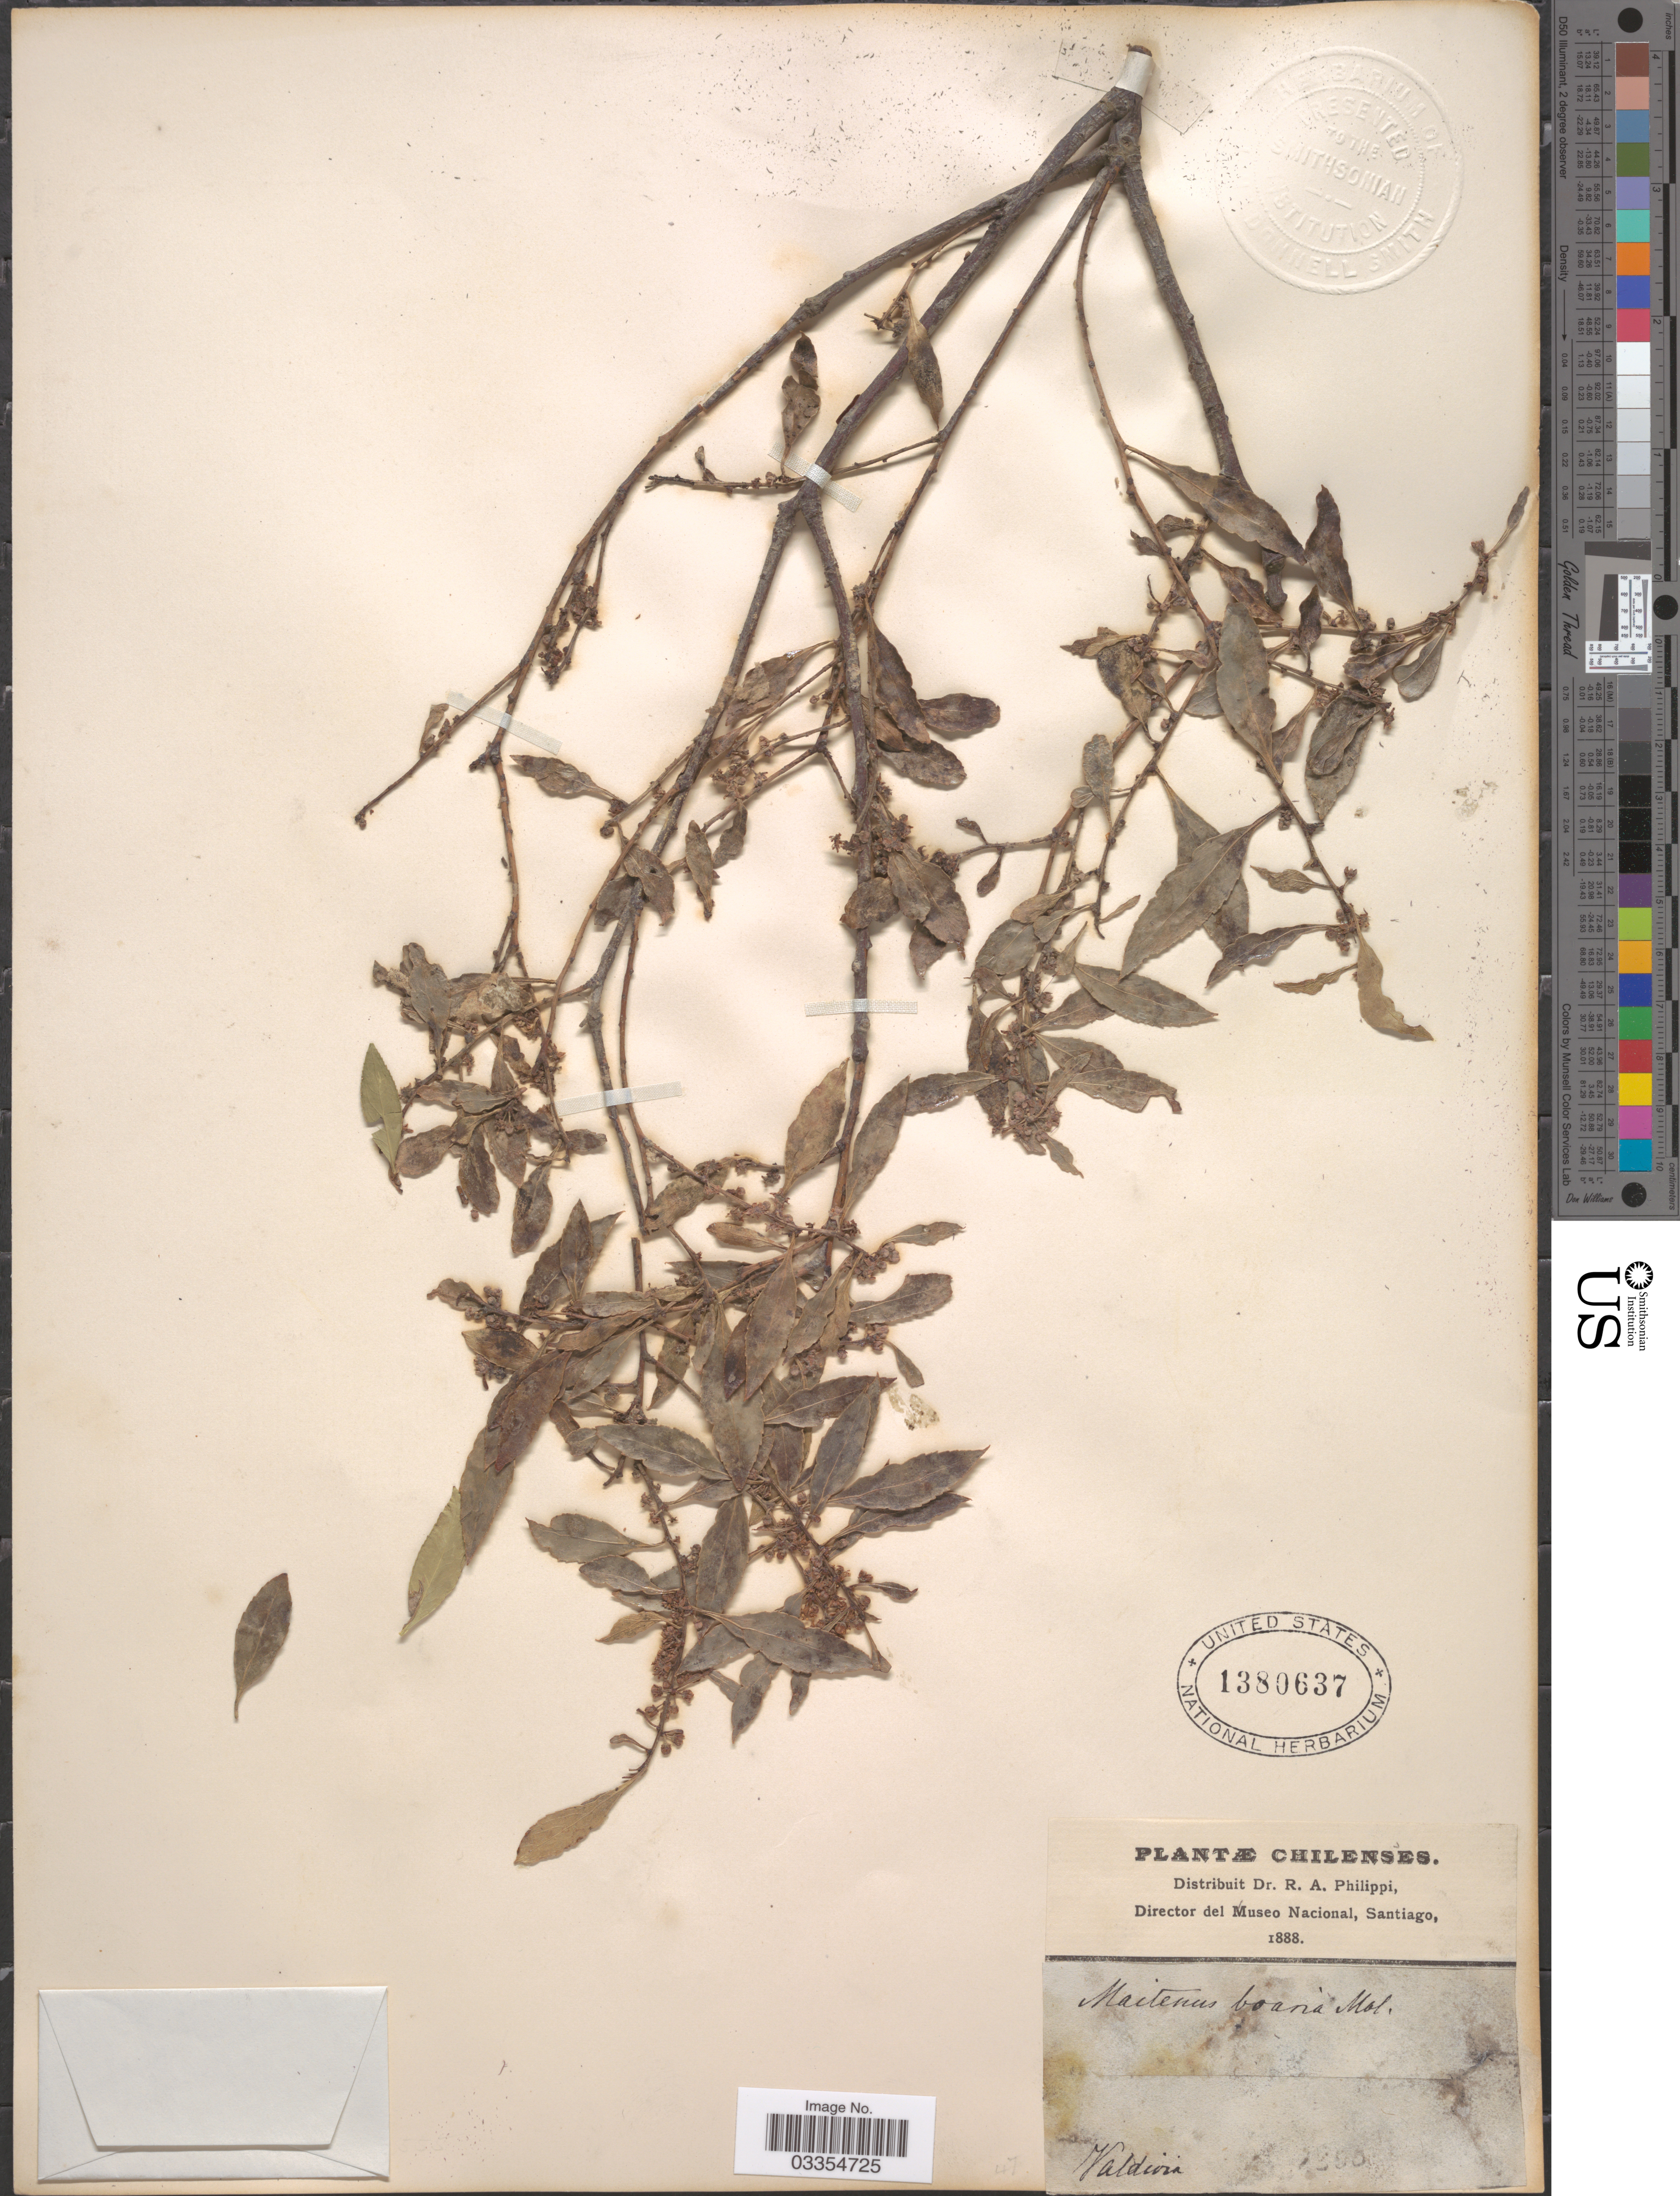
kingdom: Plantae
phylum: Tracheophyta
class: Magnoliopsida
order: Celastrales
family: Celastraceae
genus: Maytenus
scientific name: Maytenus boaria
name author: Molina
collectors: ex. herb. R.A. Philippi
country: Chile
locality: Valdivia.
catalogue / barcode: US 1380637